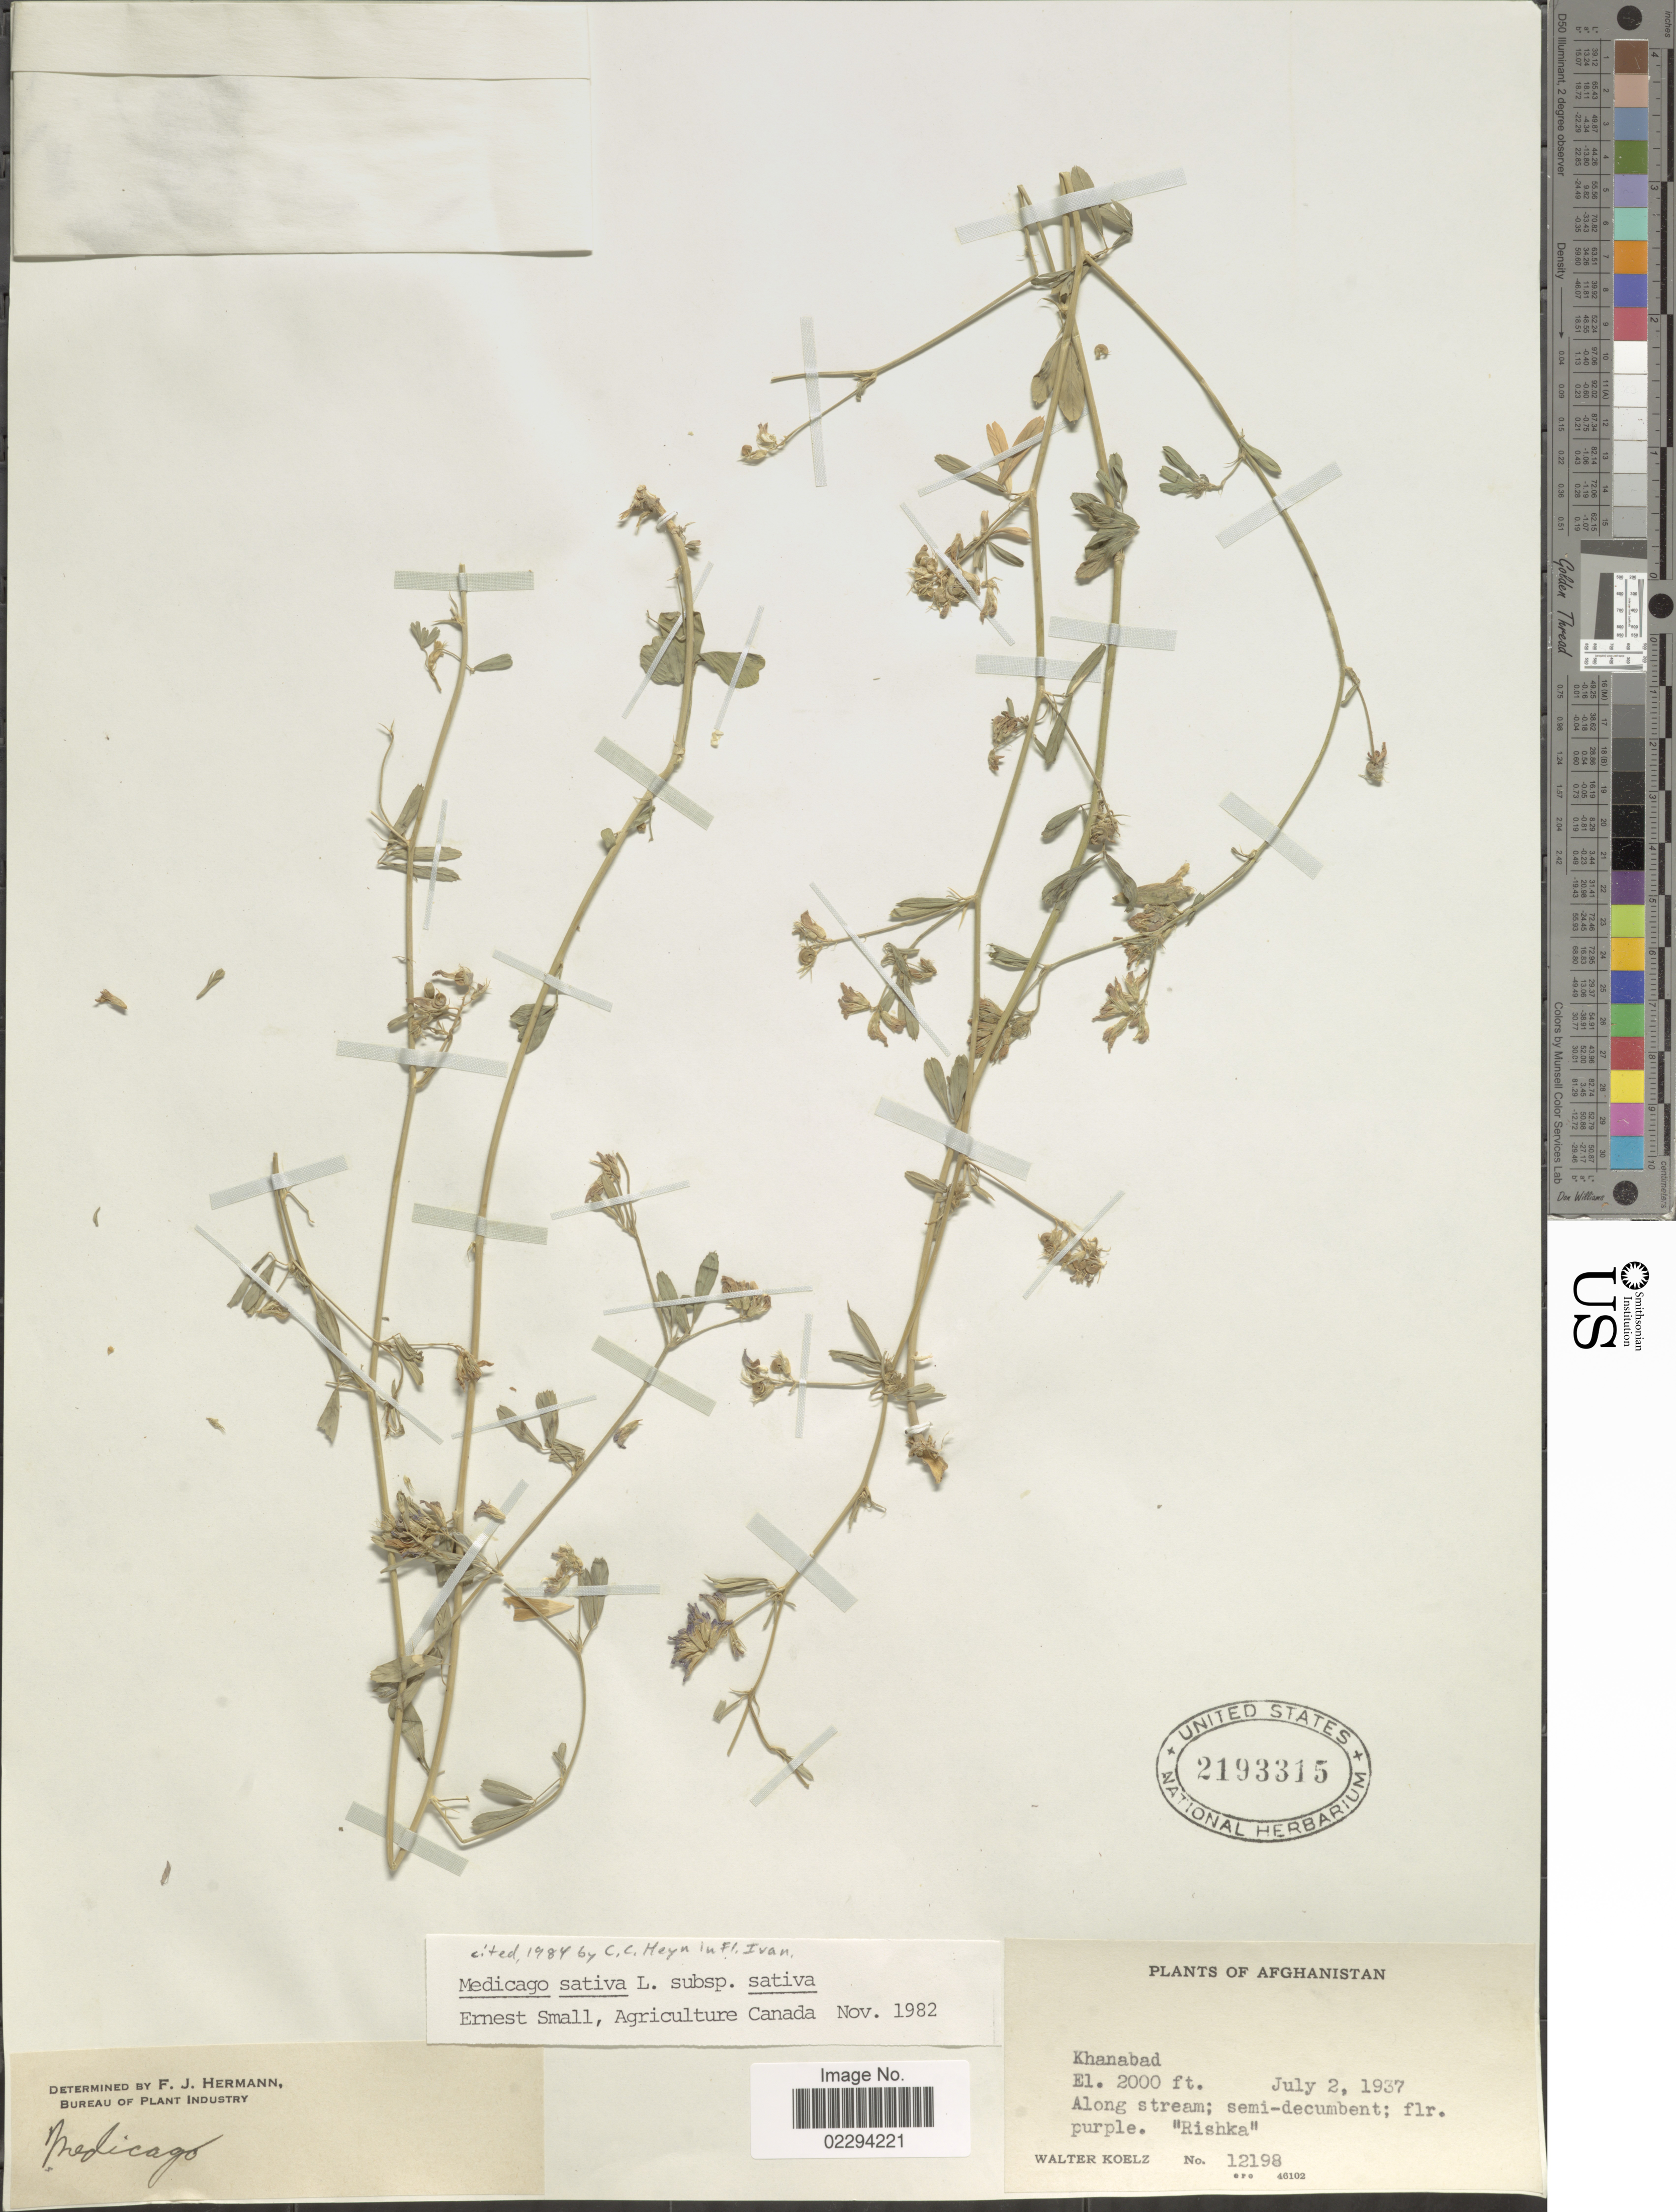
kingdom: Plantae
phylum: Tracheophyta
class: Magnoliopsida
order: Fabales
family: Fabaceae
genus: Medicago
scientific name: Medicago sativa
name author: L.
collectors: W. N. Koelz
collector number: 12198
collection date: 1937-07-02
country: Afghanistan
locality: Khannabad, along stream.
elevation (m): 610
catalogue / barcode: US 2193315